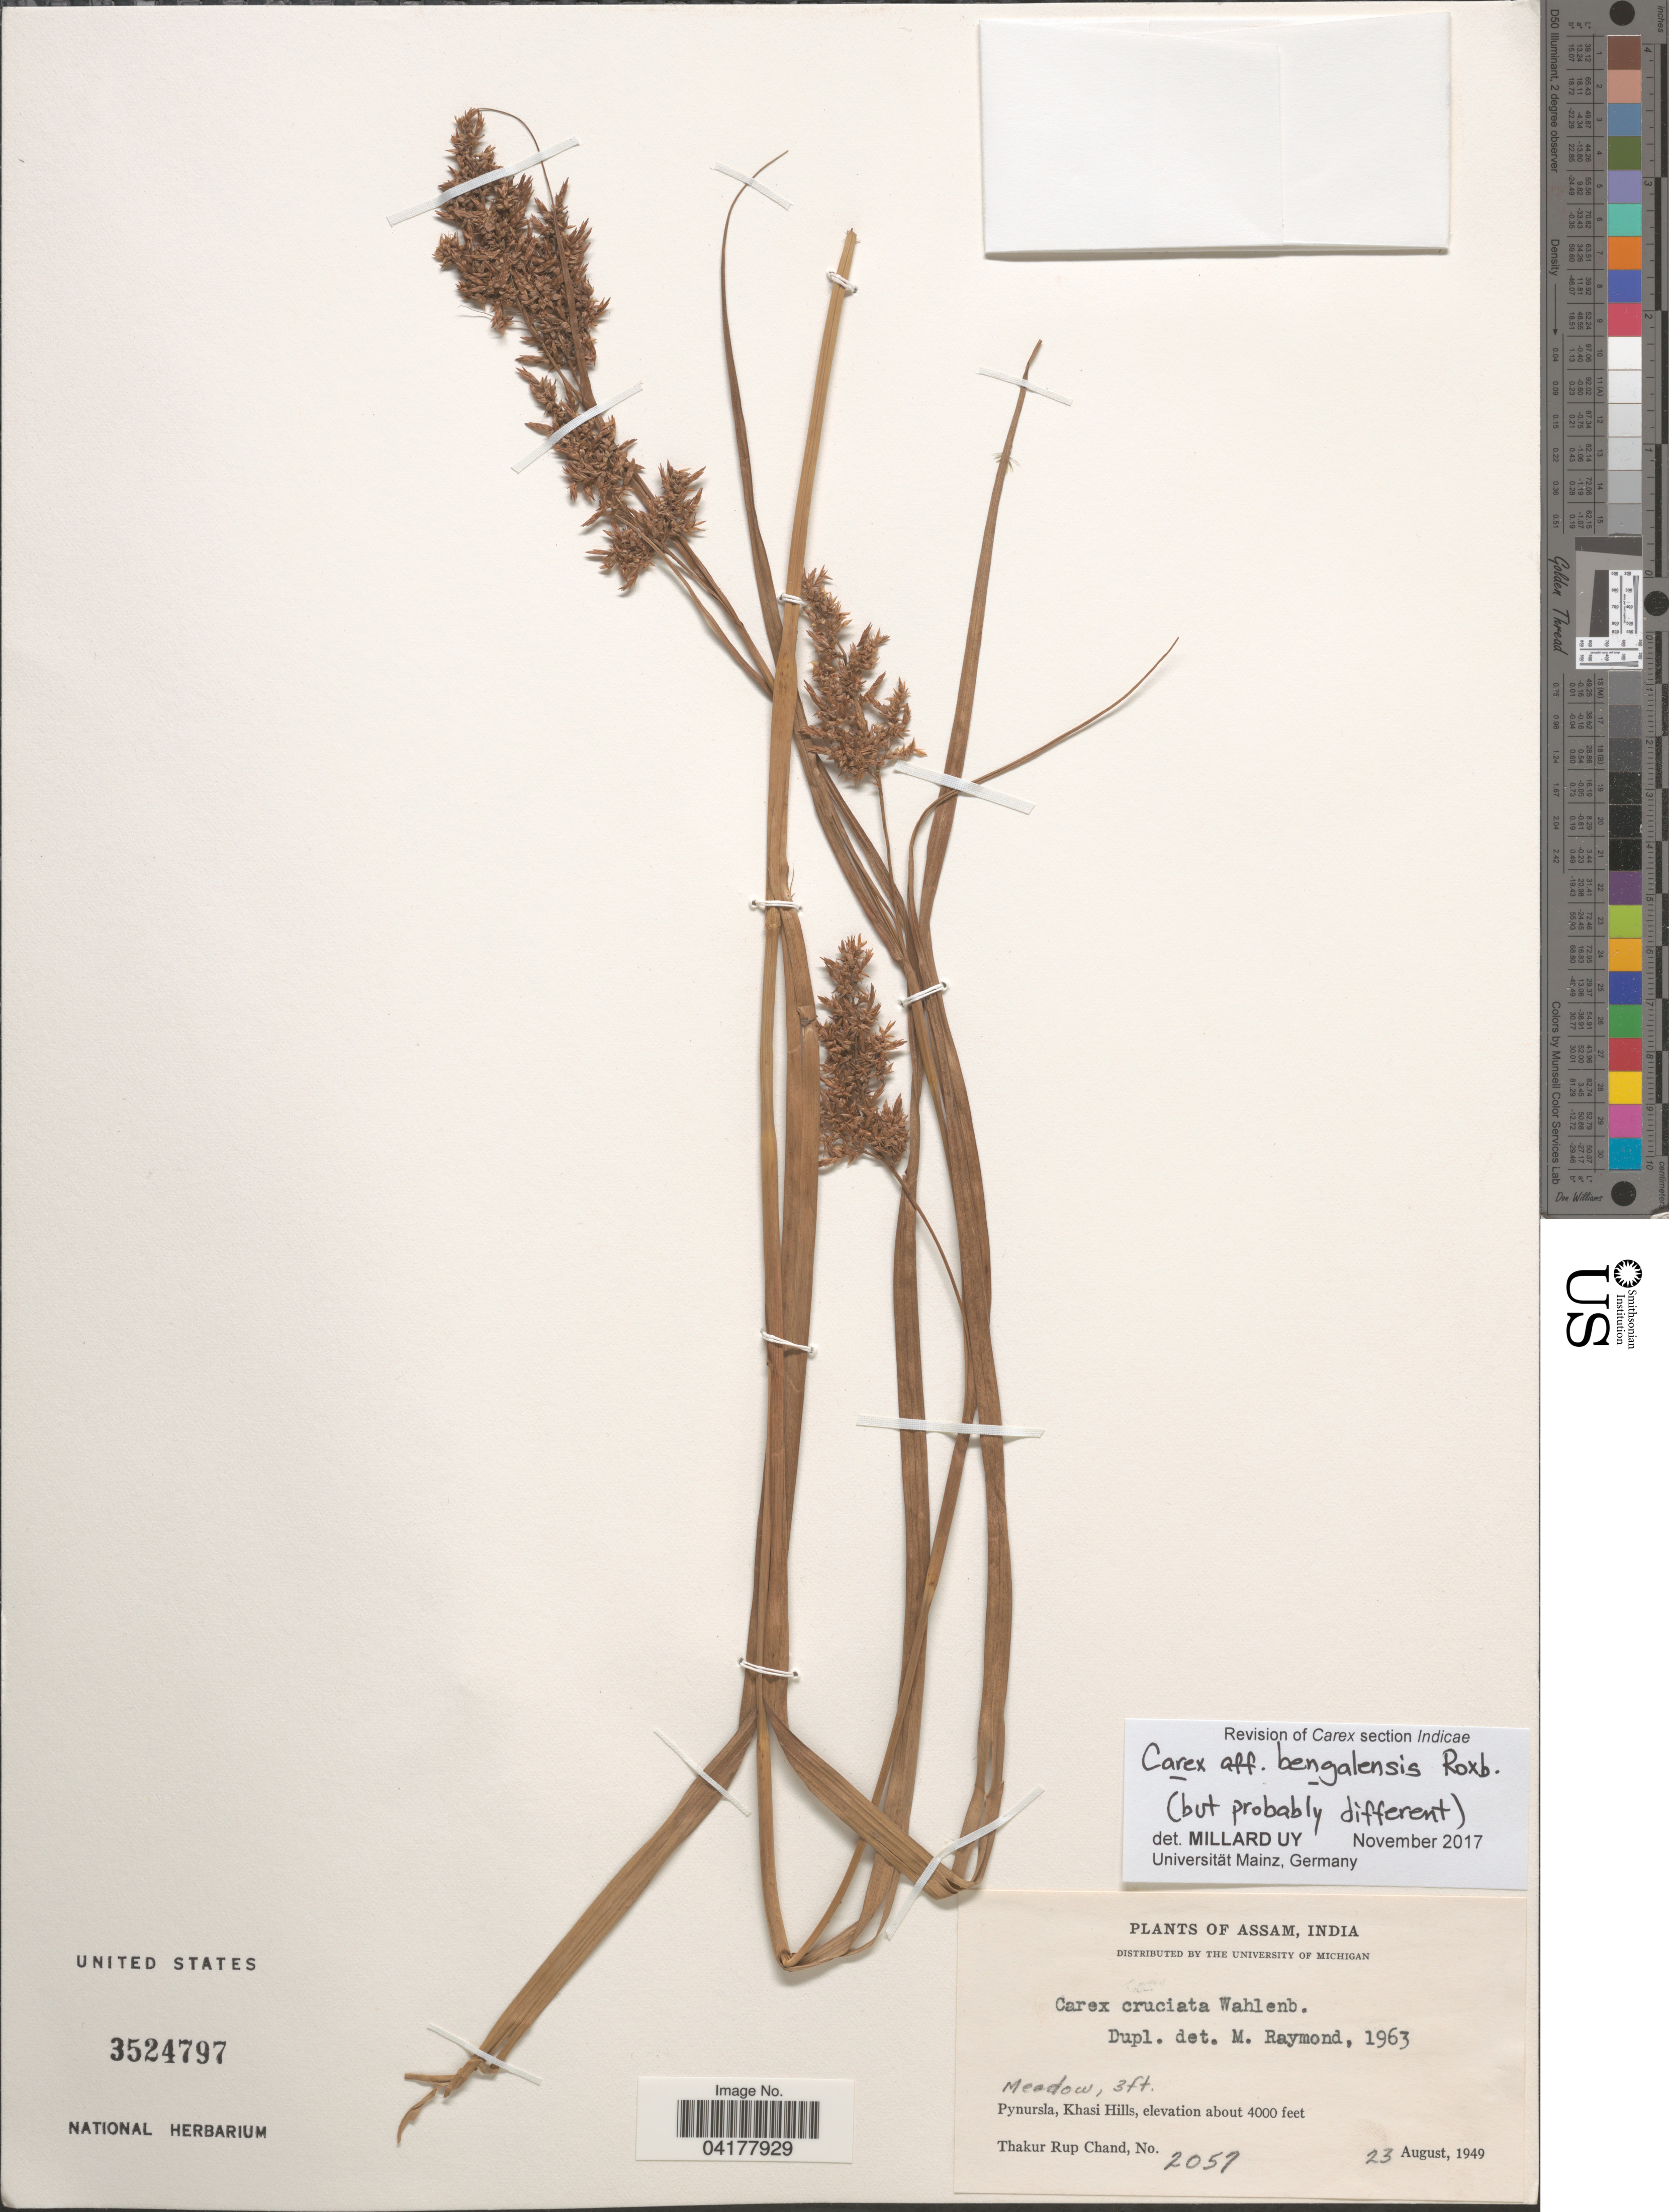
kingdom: Plantae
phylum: Tracheophyta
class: Liliopsida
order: Poales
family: Cyperaceae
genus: Carex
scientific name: Carex cruciata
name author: Wahlenb.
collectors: T. R. Chand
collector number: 2057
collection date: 1949-08-23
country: India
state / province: Assam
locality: Pynursla, Khasi Hills.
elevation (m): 1219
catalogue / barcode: US 3524797